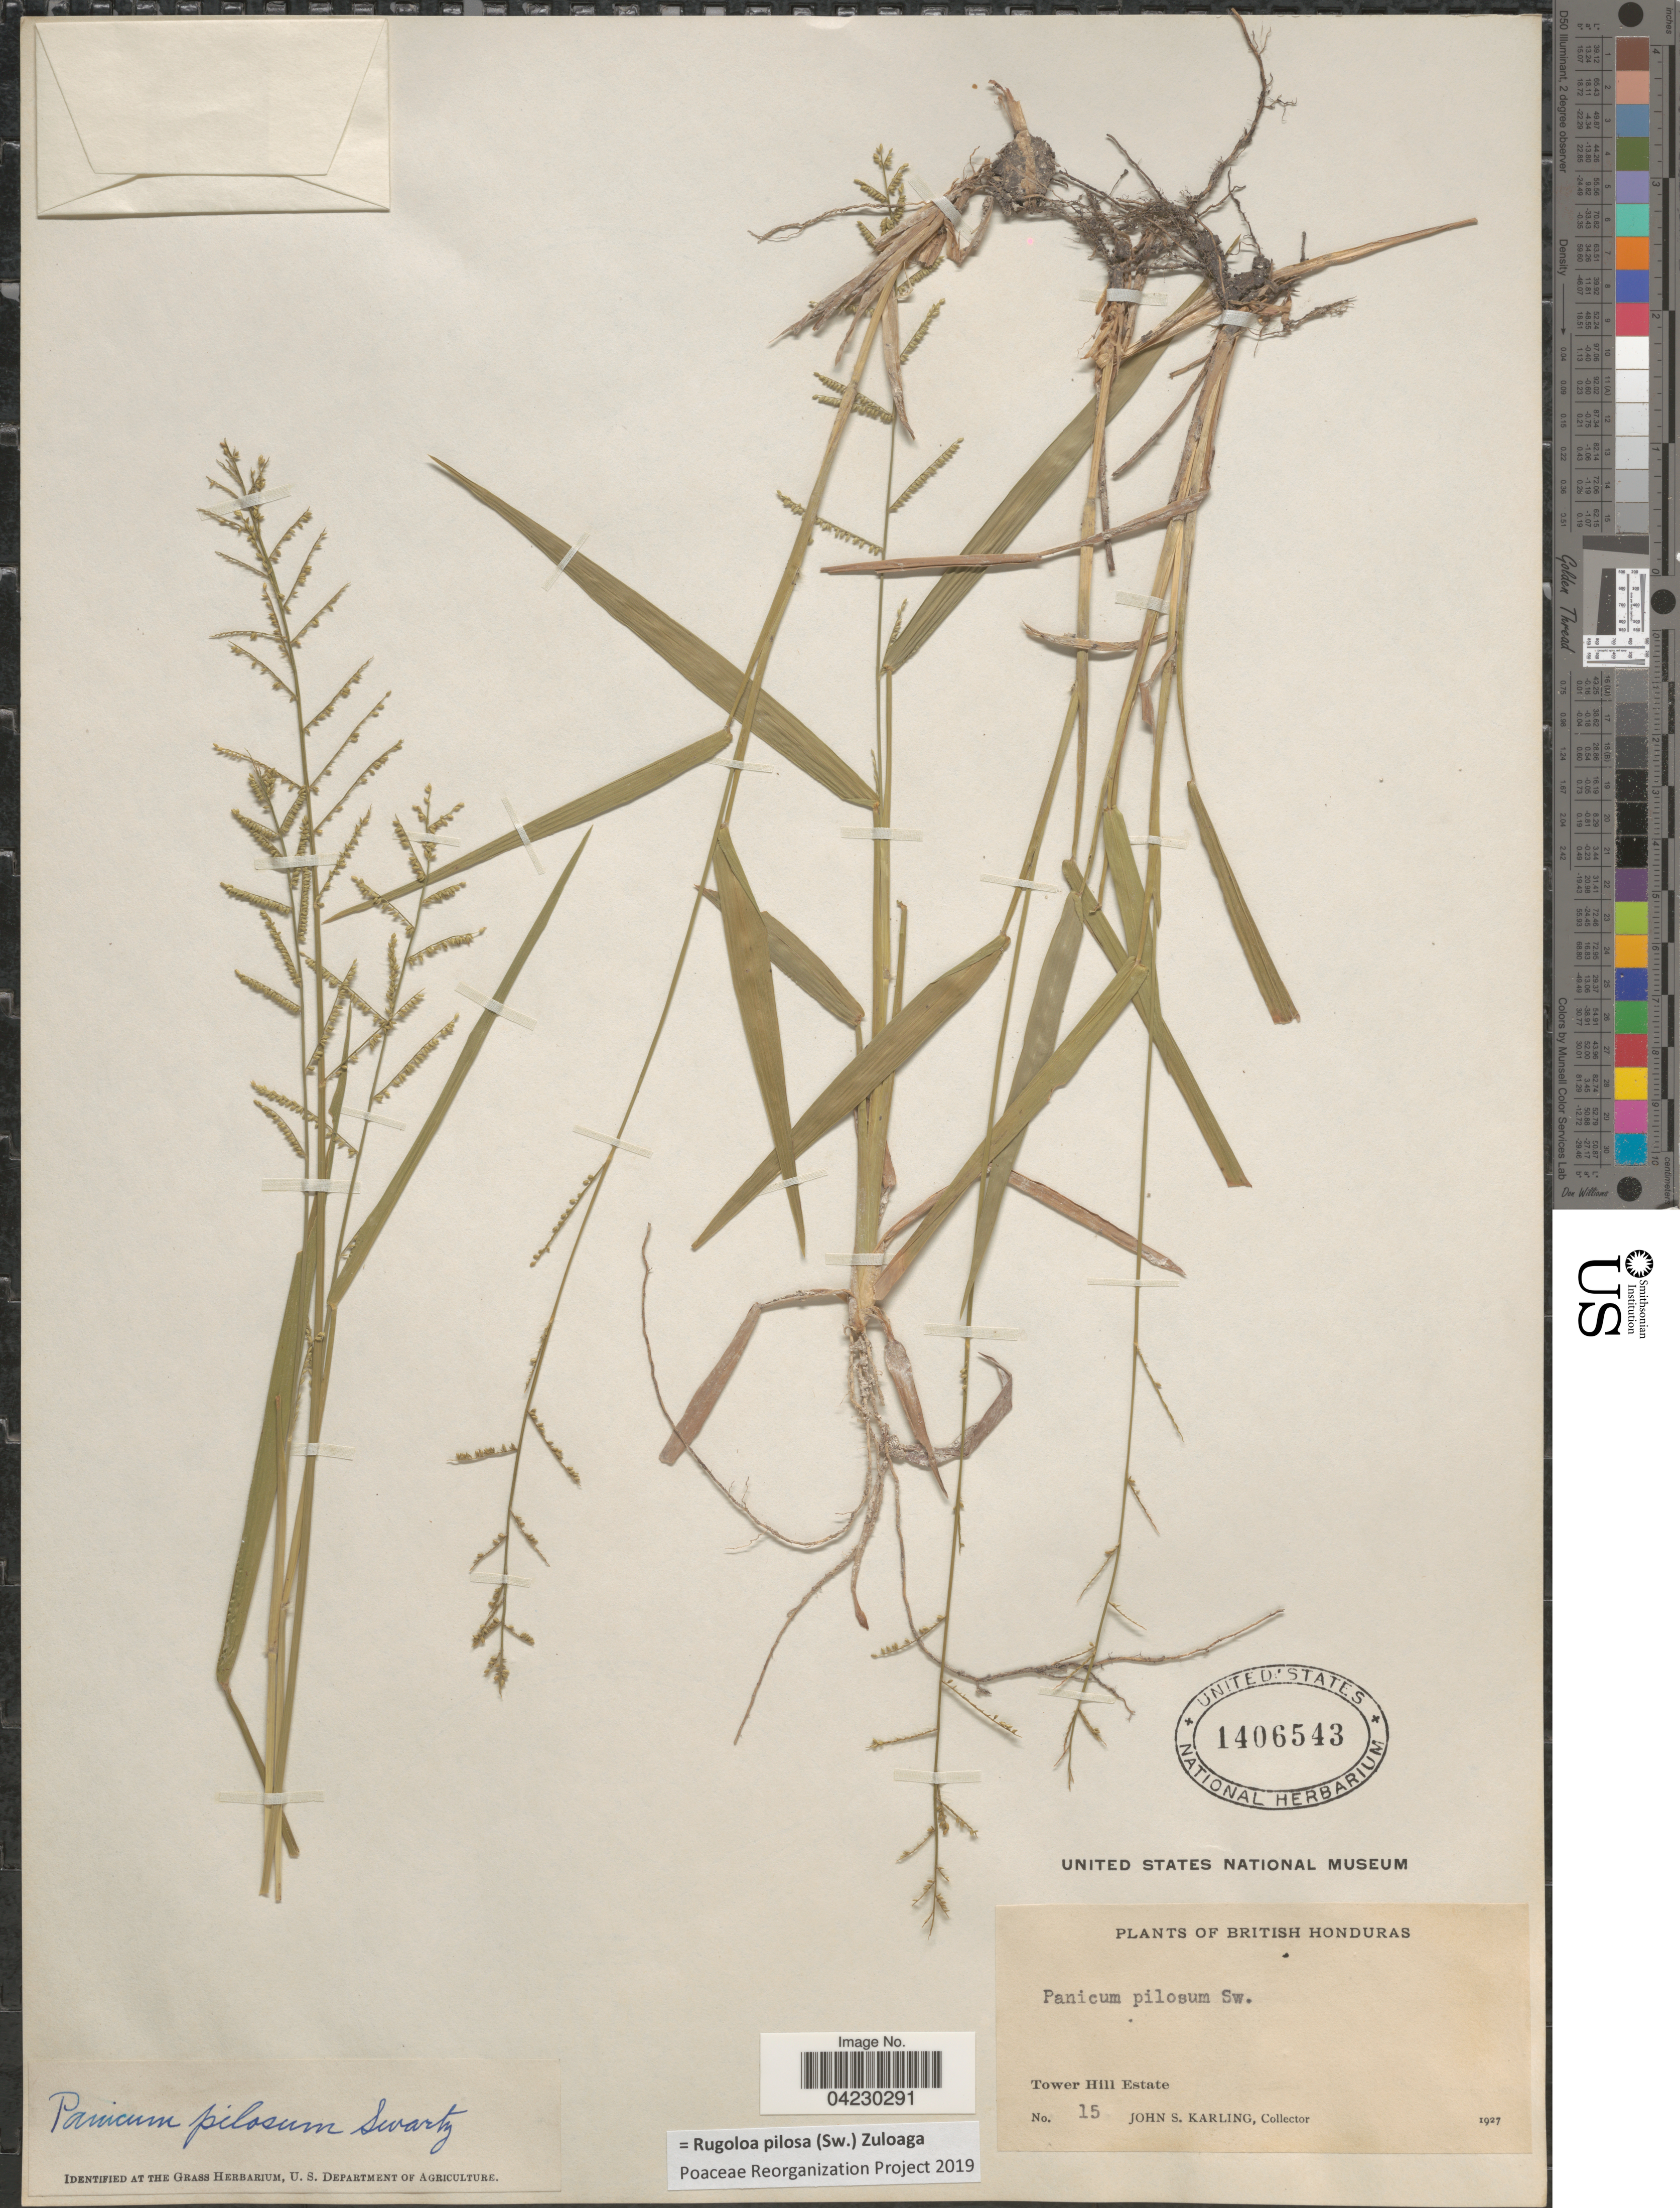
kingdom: Plantae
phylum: Tracheophyta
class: Liliopsida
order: Poales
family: Poaceae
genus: Rugoloa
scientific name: Rugoloa pilosa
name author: (Sw.) Zuloaga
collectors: J. Karling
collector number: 15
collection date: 1927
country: Belize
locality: British Honduras. Tower Hill Estate.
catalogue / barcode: US 1406543